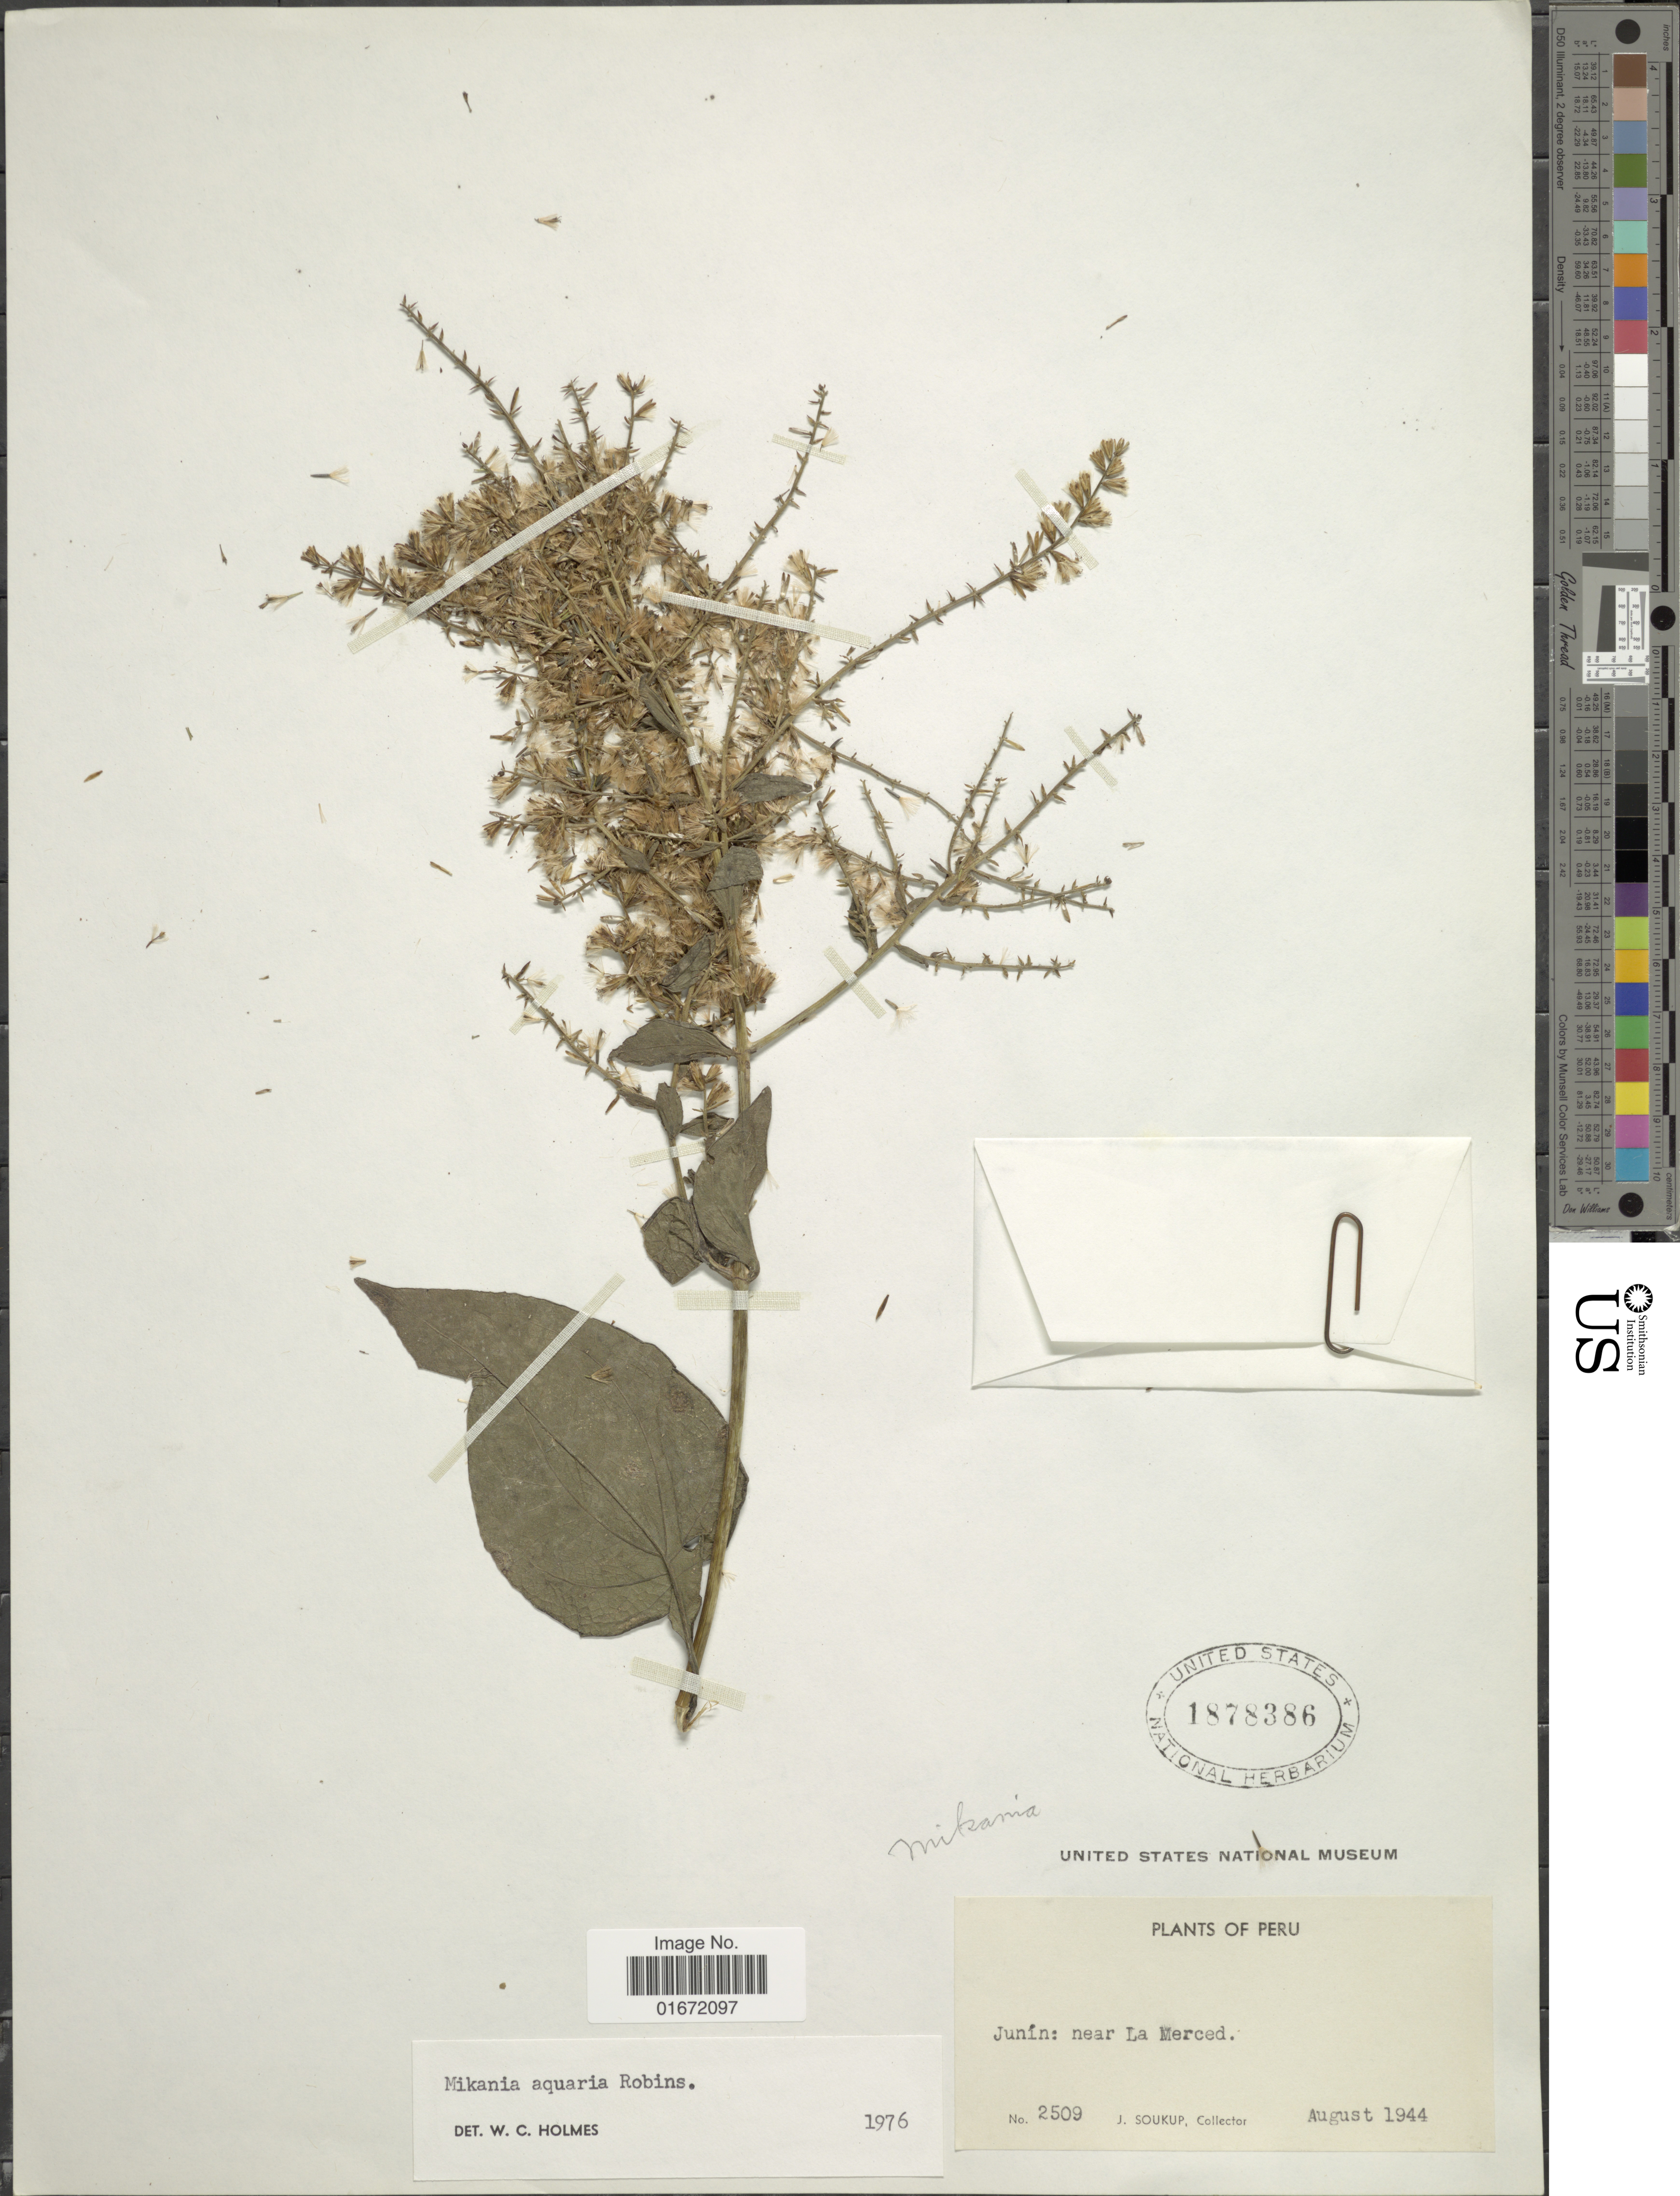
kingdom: Plantae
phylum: Tracheophyta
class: Magnoliopsida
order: Asterales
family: Asteraceae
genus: Mikania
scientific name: Mikania aquaria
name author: B.L. Rob.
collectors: J. Soukup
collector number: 2509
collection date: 1944-08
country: Peru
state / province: Junín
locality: Junín: near La Merced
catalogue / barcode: US 1878386